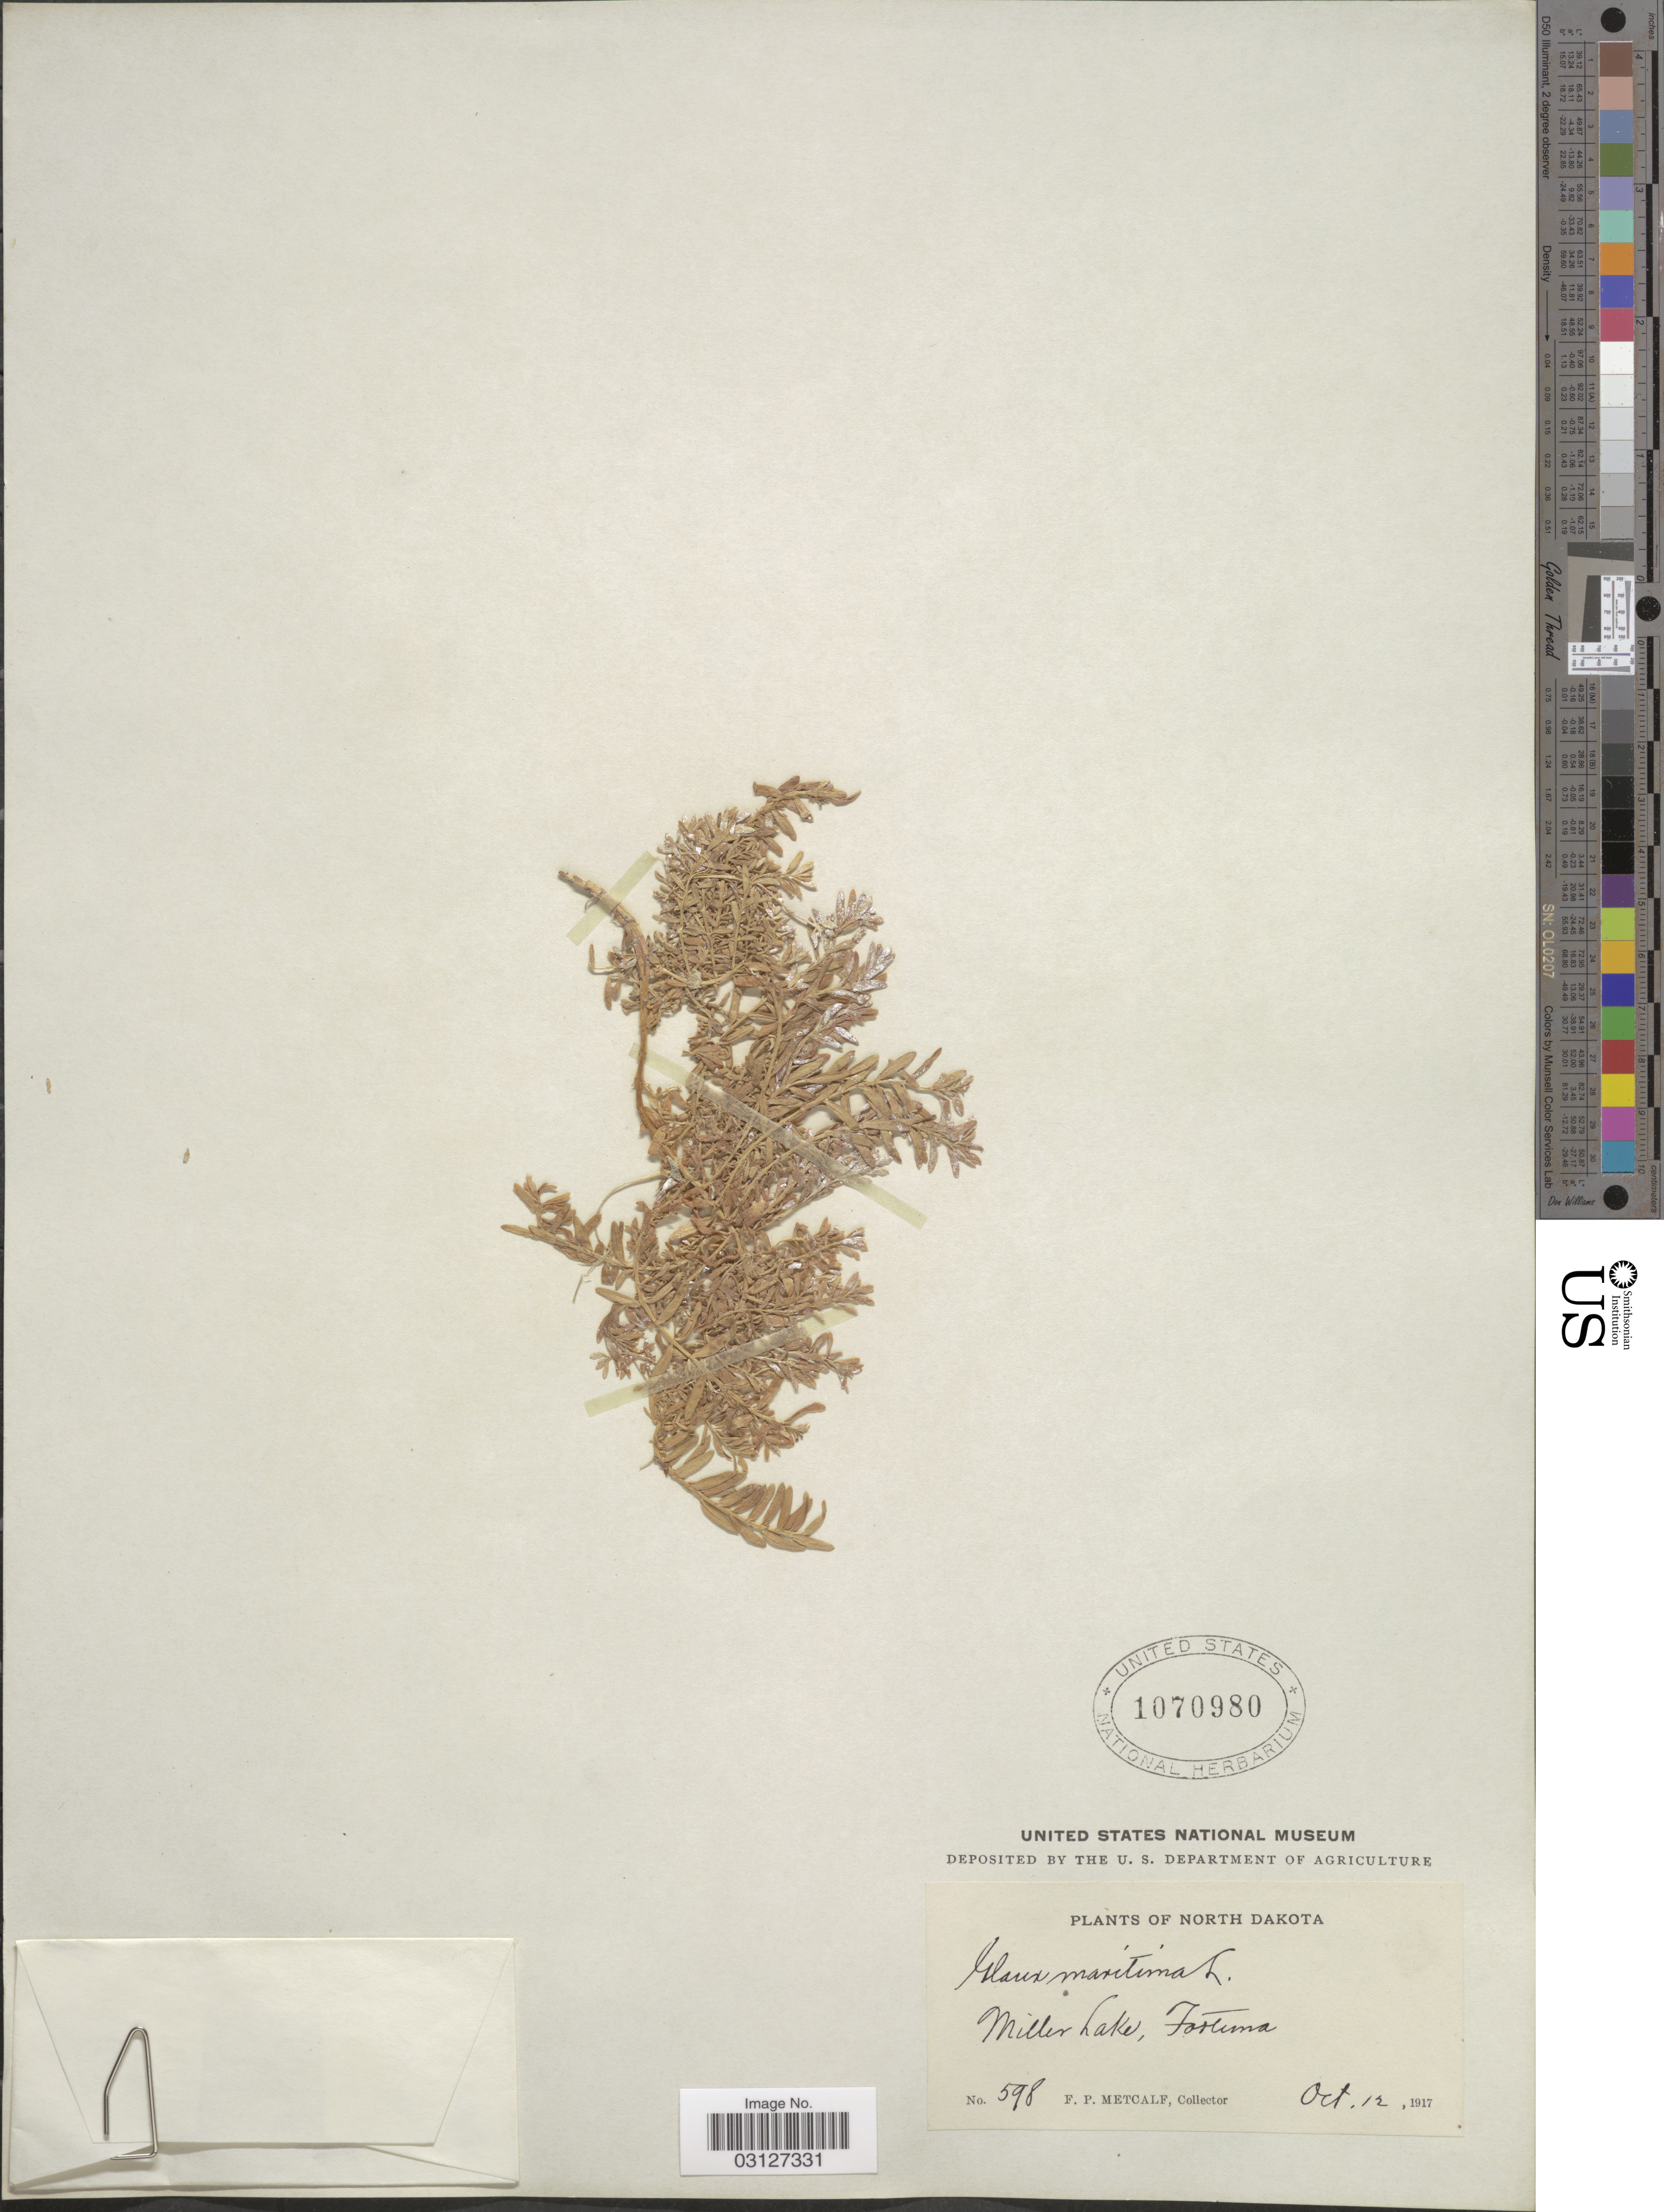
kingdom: Plantae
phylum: Tracheophyta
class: Magnoliopsida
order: Ericales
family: Primulaceae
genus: Glaux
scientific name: Glaux maritima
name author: L.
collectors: F. Metcalf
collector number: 598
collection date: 1917-10-12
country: United States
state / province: North Dakota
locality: Miller Lake, Fortuna.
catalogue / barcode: US 1070980